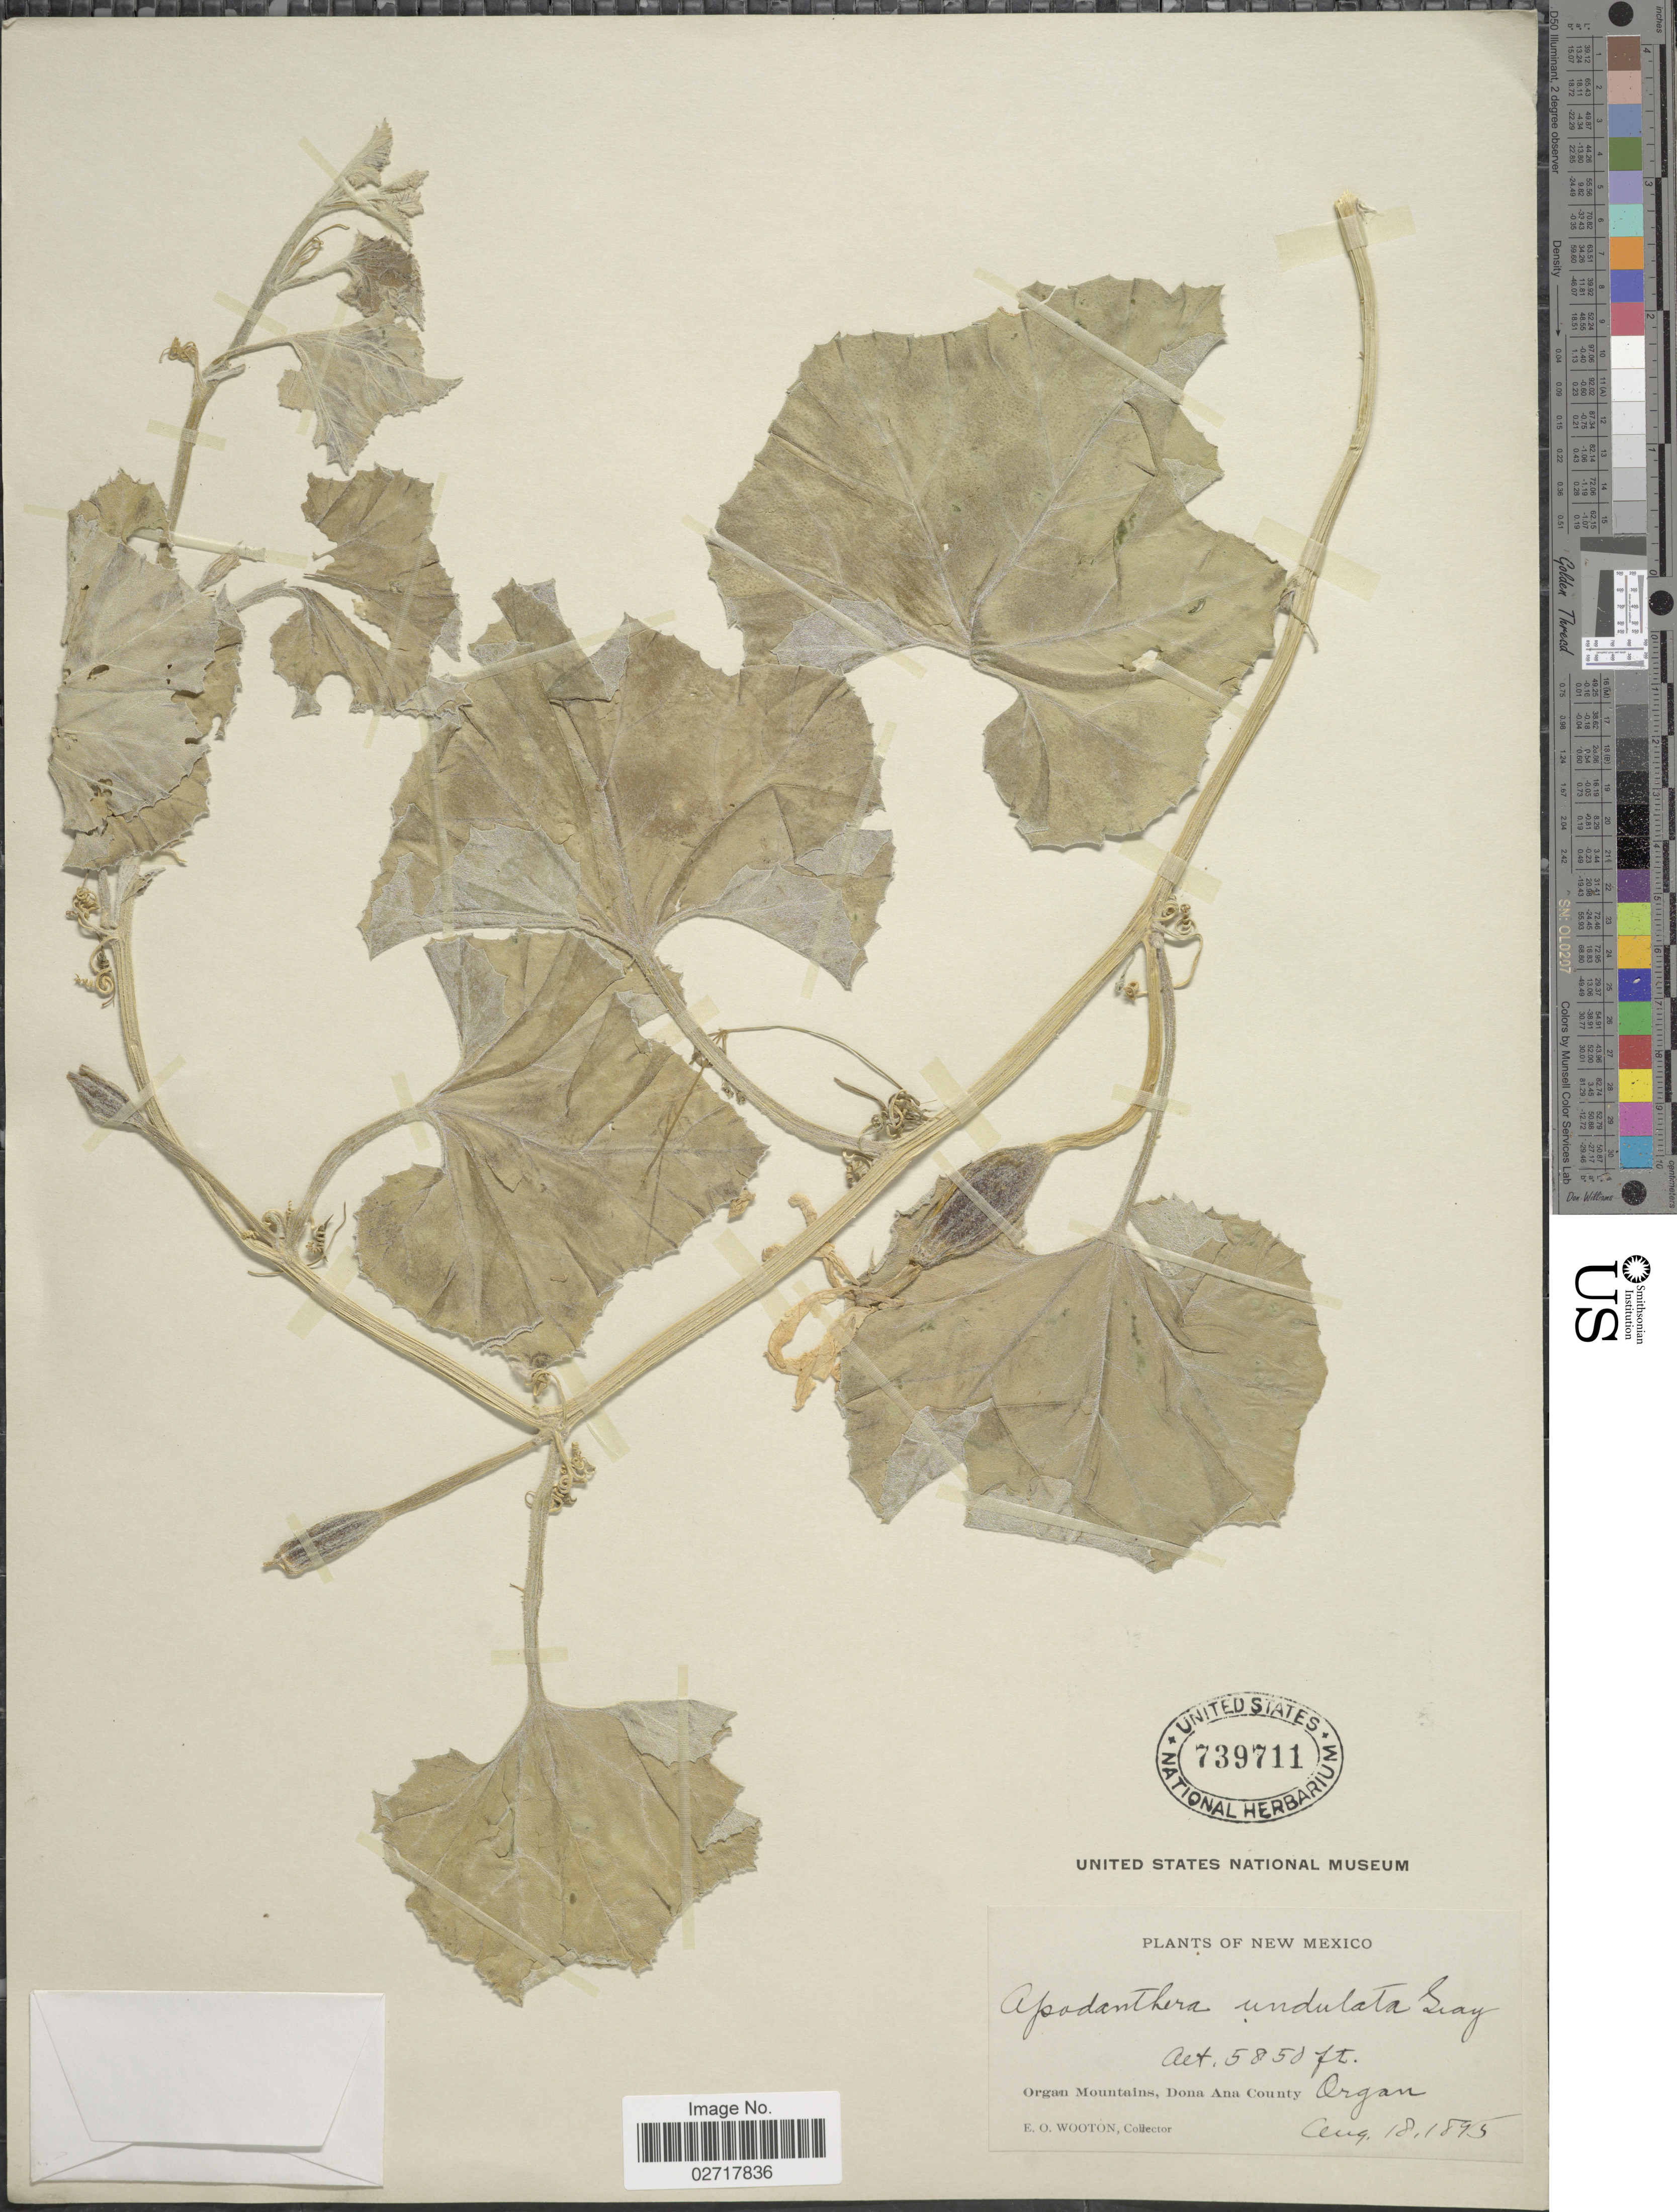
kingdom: Plantae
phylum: Tracheophyta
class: Magnoliopsida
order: Cucurbitales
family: Cucurbitaceae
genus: Apodanthera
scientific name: Apodanthera undulata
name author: A. Gray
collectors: E. O. Wooton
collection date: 1895-08-18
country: United States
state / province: New Mexico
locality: Organ Mountains, Dona Ana County, Organ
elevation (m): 1783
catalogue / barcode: US 739711